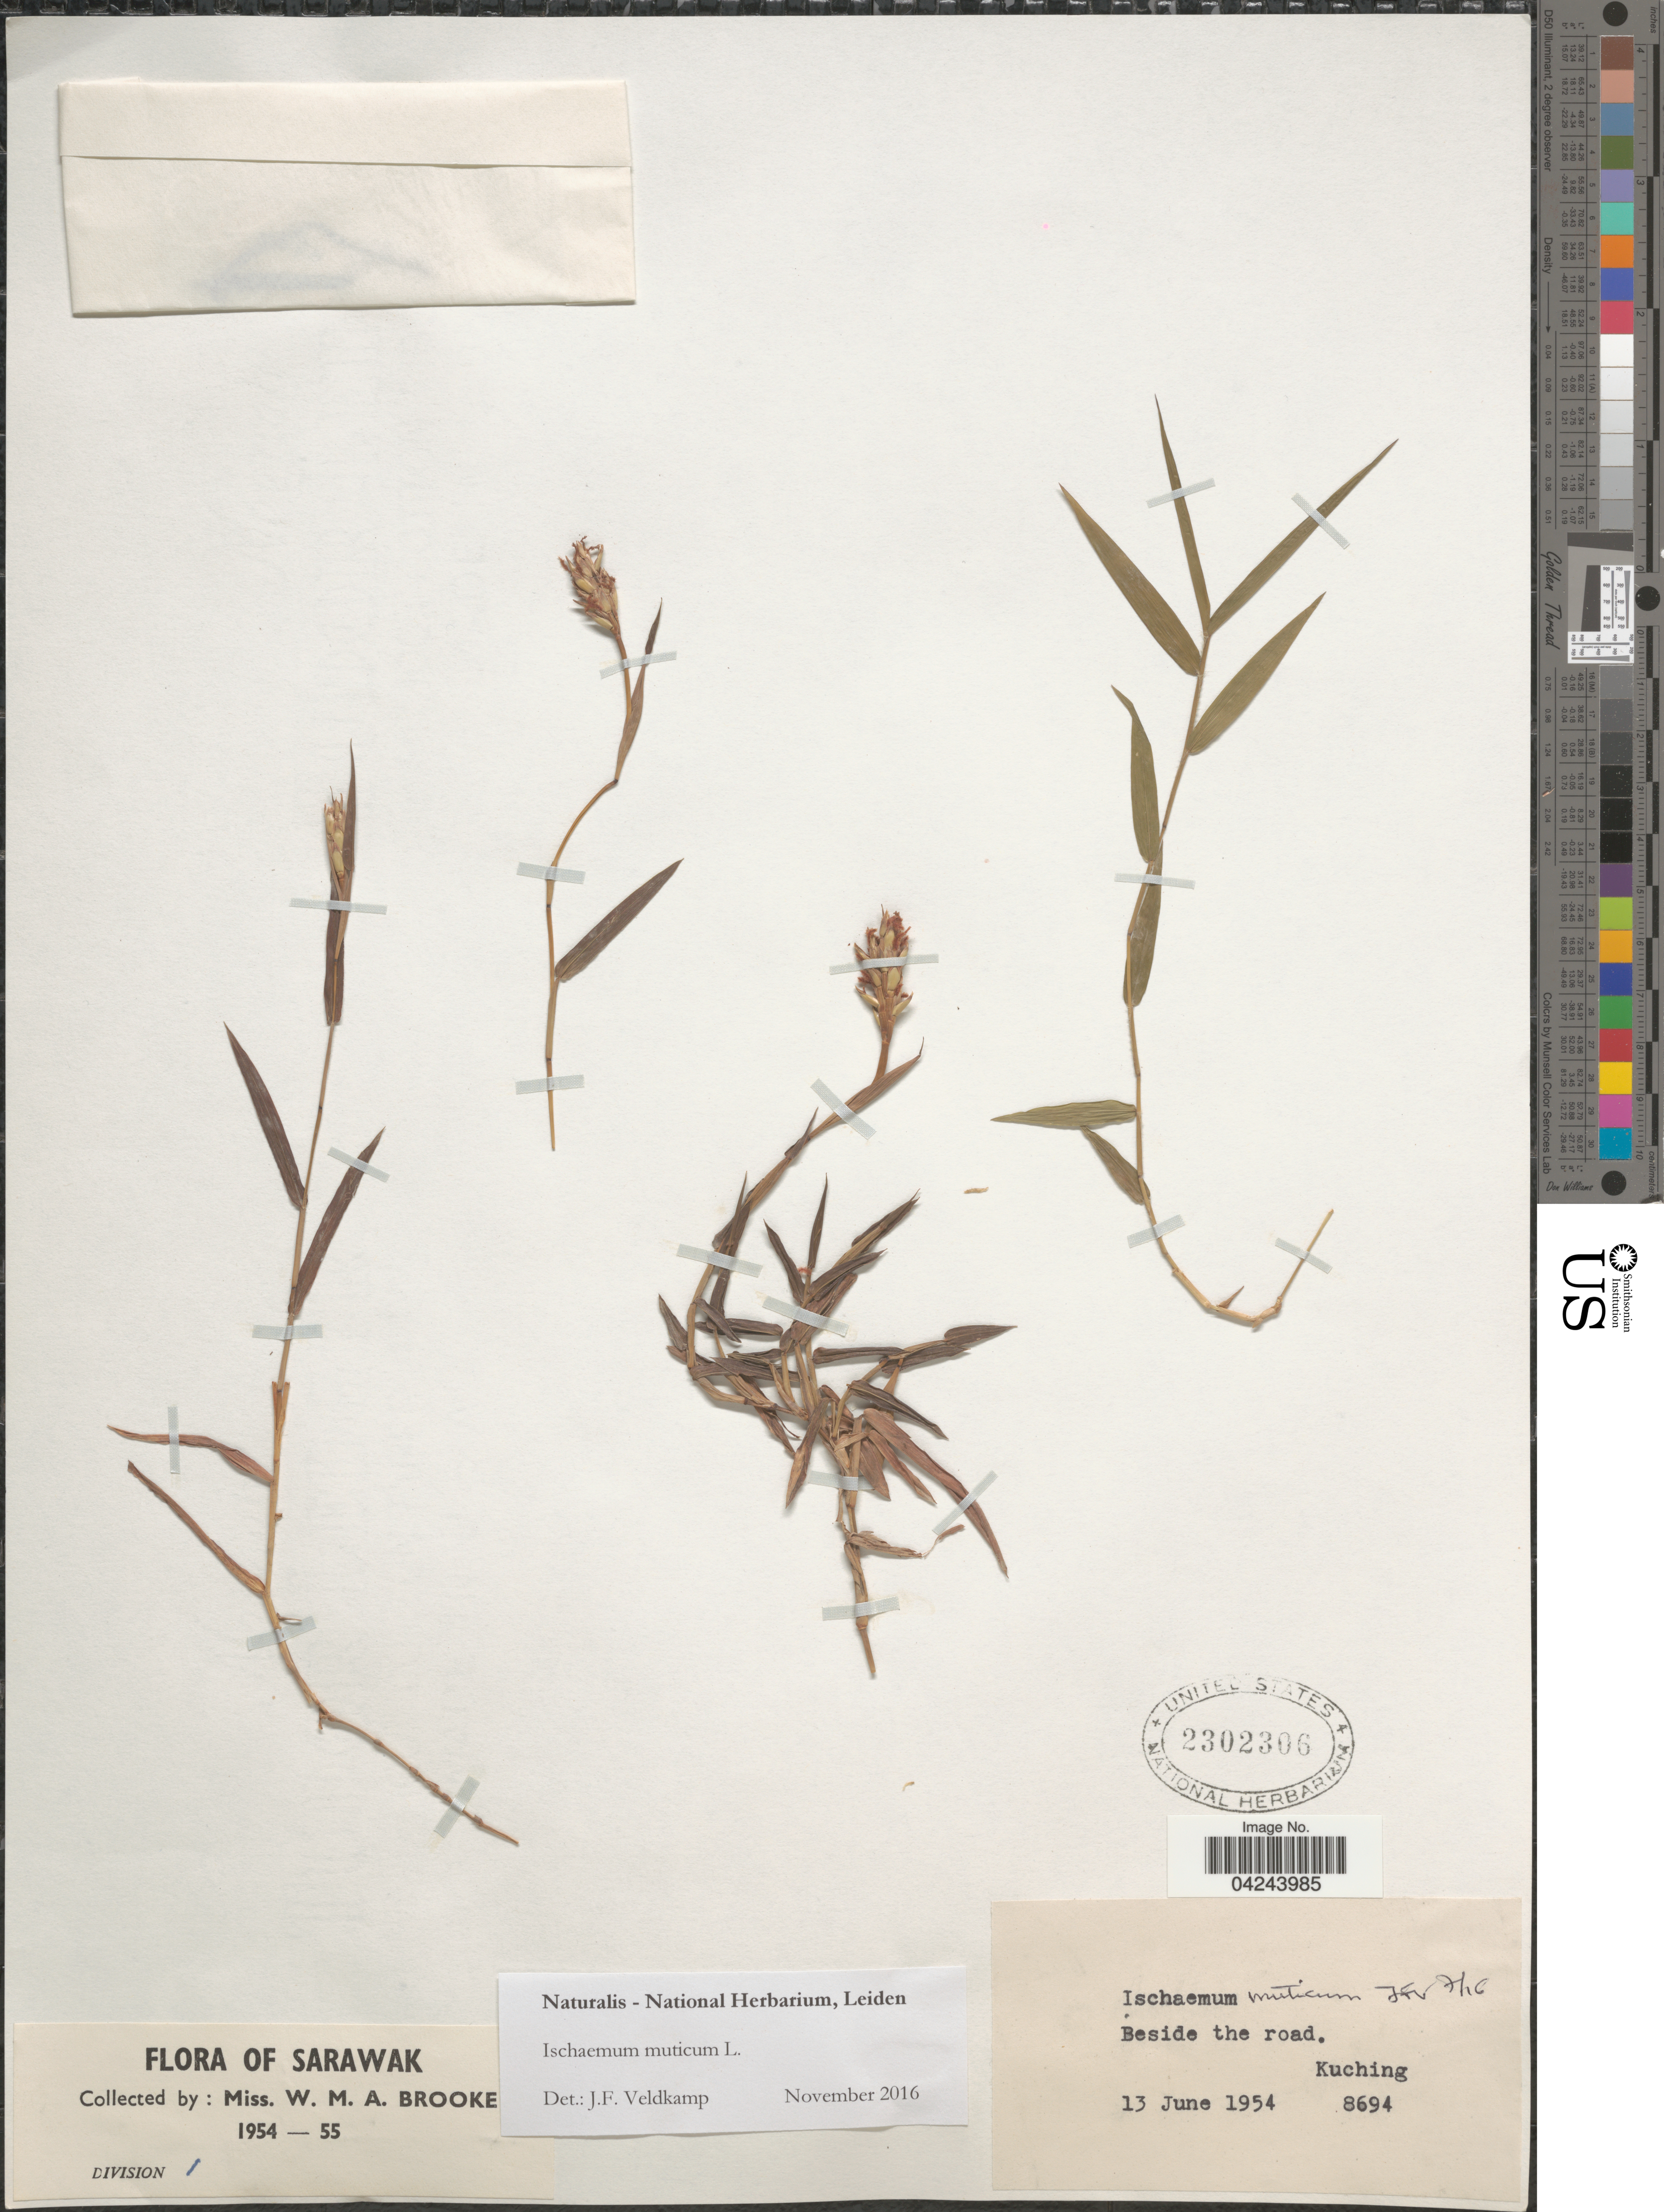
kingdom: Plantae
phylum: Tracheophyta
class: Liliopsida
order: Poales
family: Poaceae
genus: Ischaemum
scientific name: Ischaemum sp.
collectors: W. Brooke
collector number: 8694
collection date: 1954-06-13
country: Malaysia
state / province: Sarawak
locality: Beside the road. Kuching.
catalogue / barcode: US 2302306